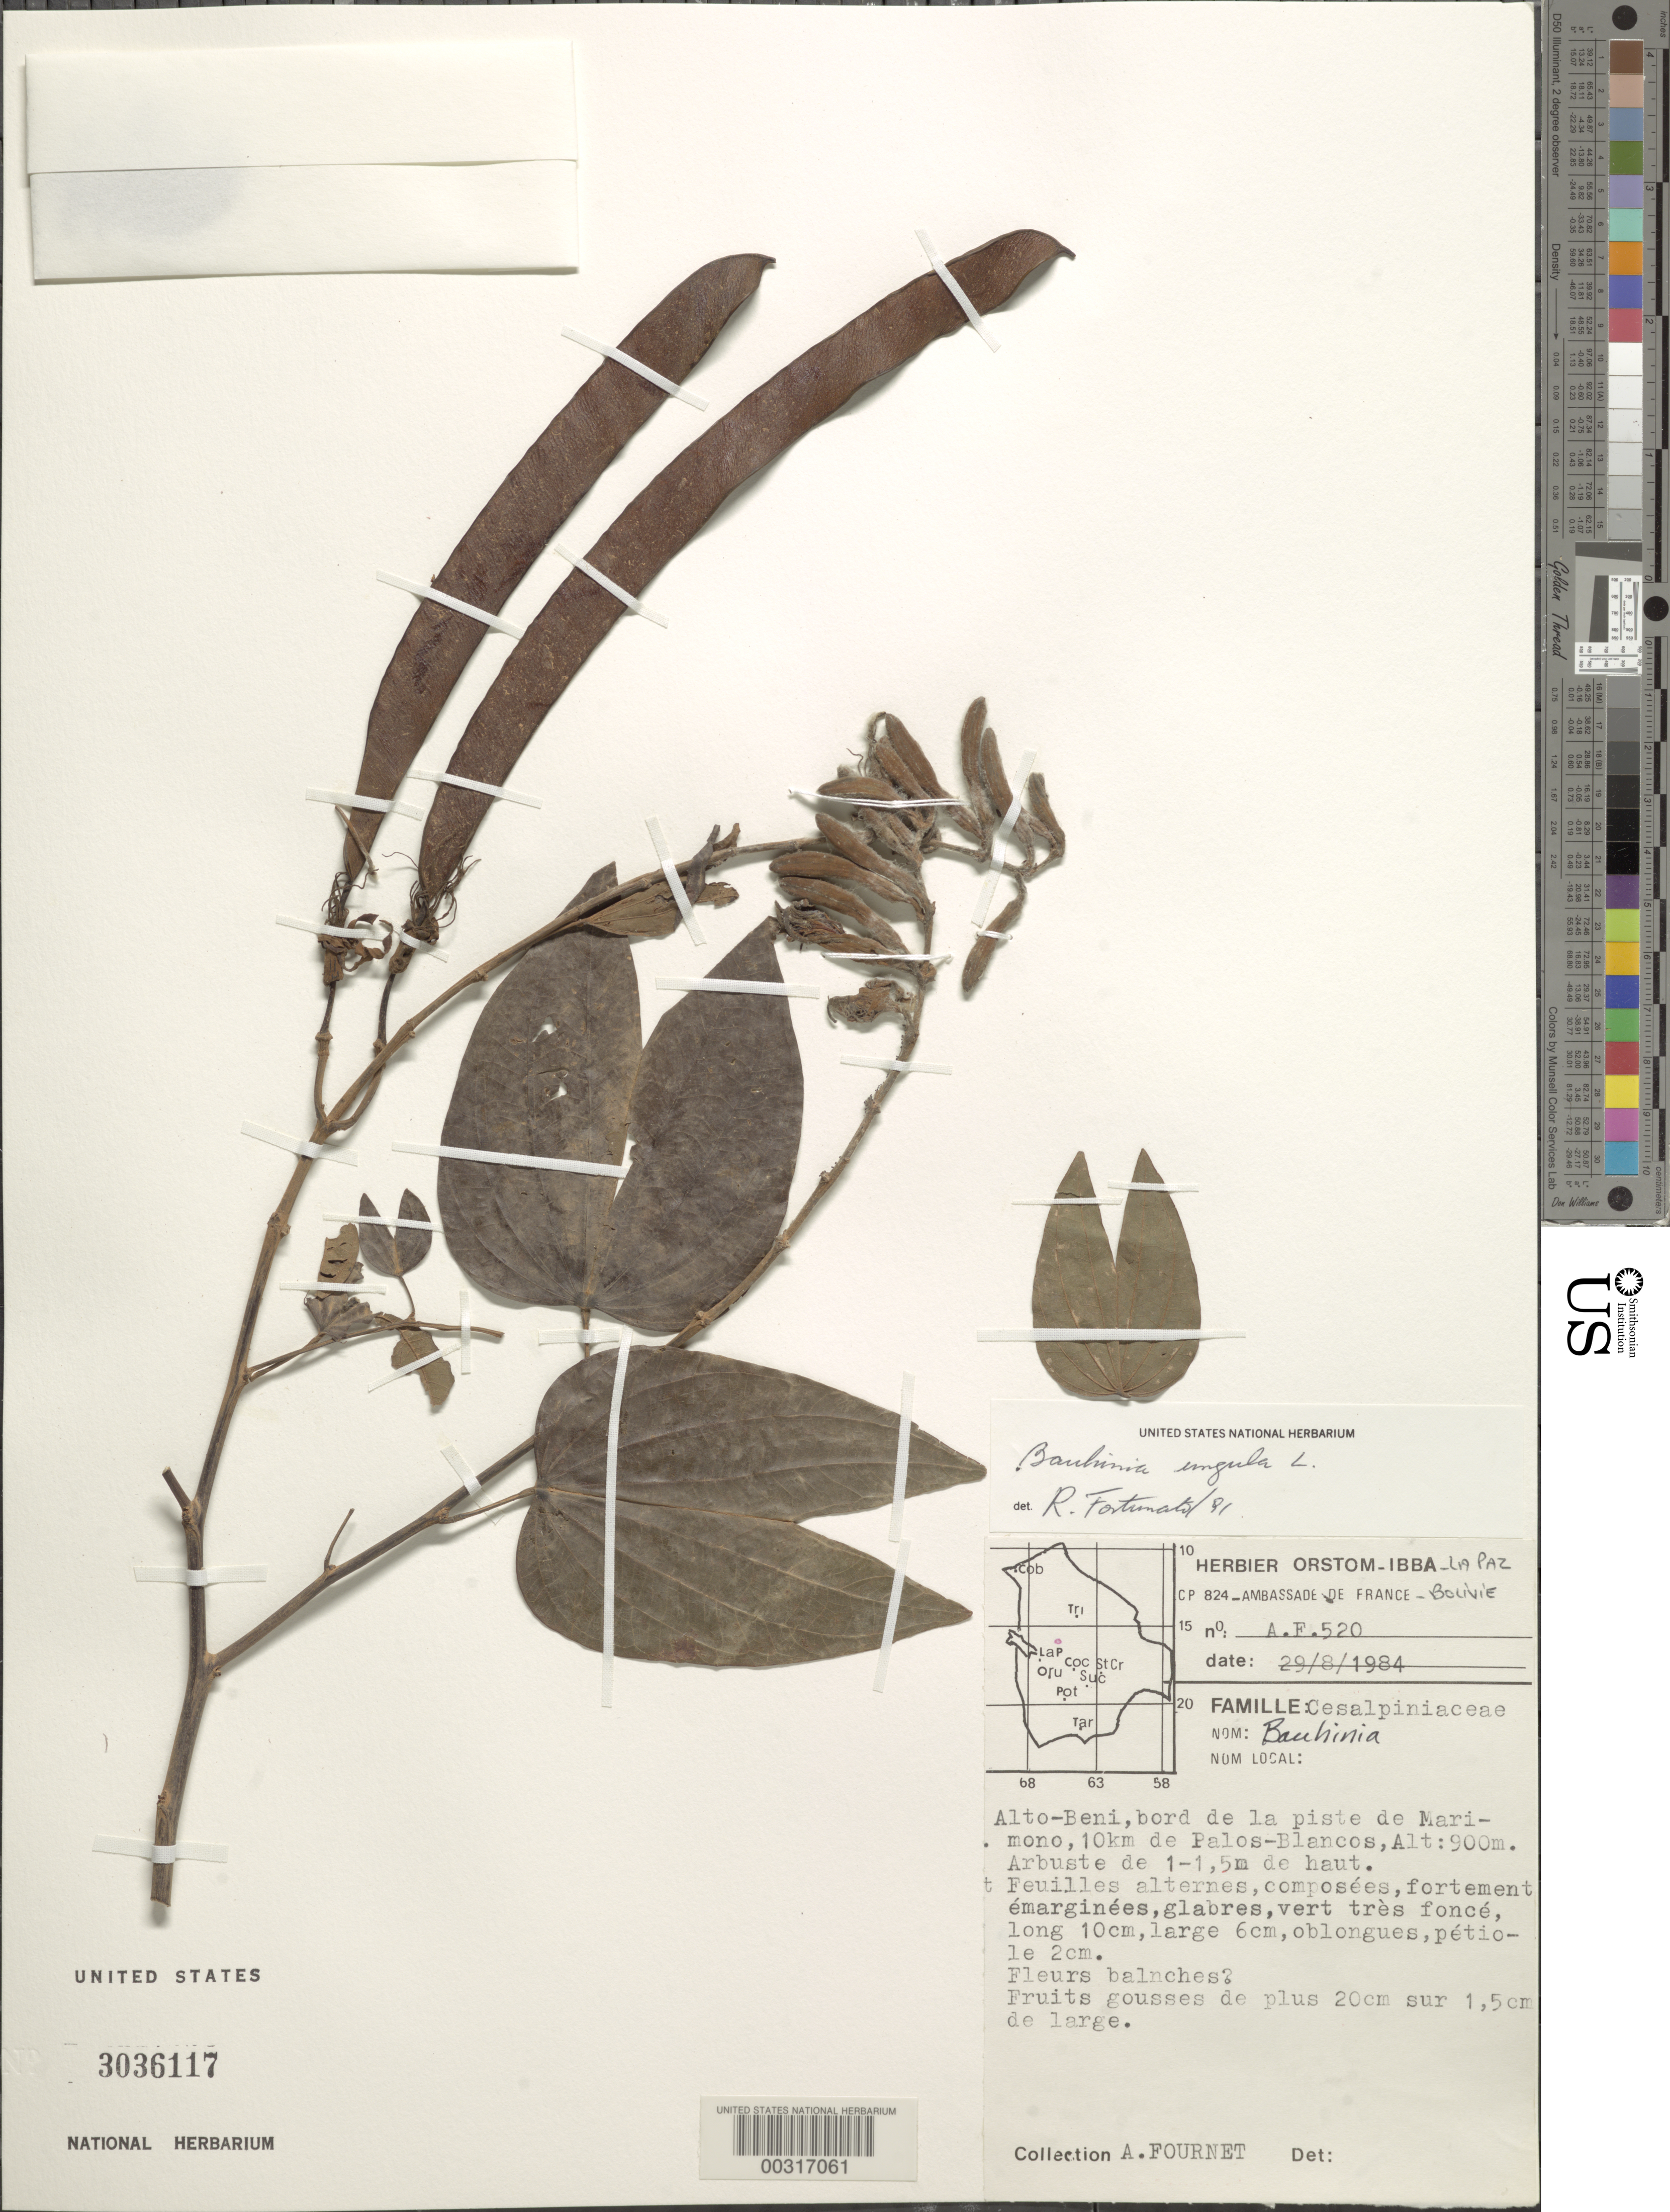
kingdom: Plantae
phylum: Tracheophyta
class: Magnoliopsida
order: Fabales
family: Fabaceae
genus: Bauhinia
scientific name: Bauhinia ungulata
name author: L.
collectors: A. Fournet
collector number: A.f.520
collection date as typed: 29 Aug 1984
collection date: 1984-08-29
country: Bolivia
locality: Alto-Beni, edge of the Trail to Marimono, 10 km from Palos-Blancos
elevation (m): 900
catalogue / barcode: US 3036117